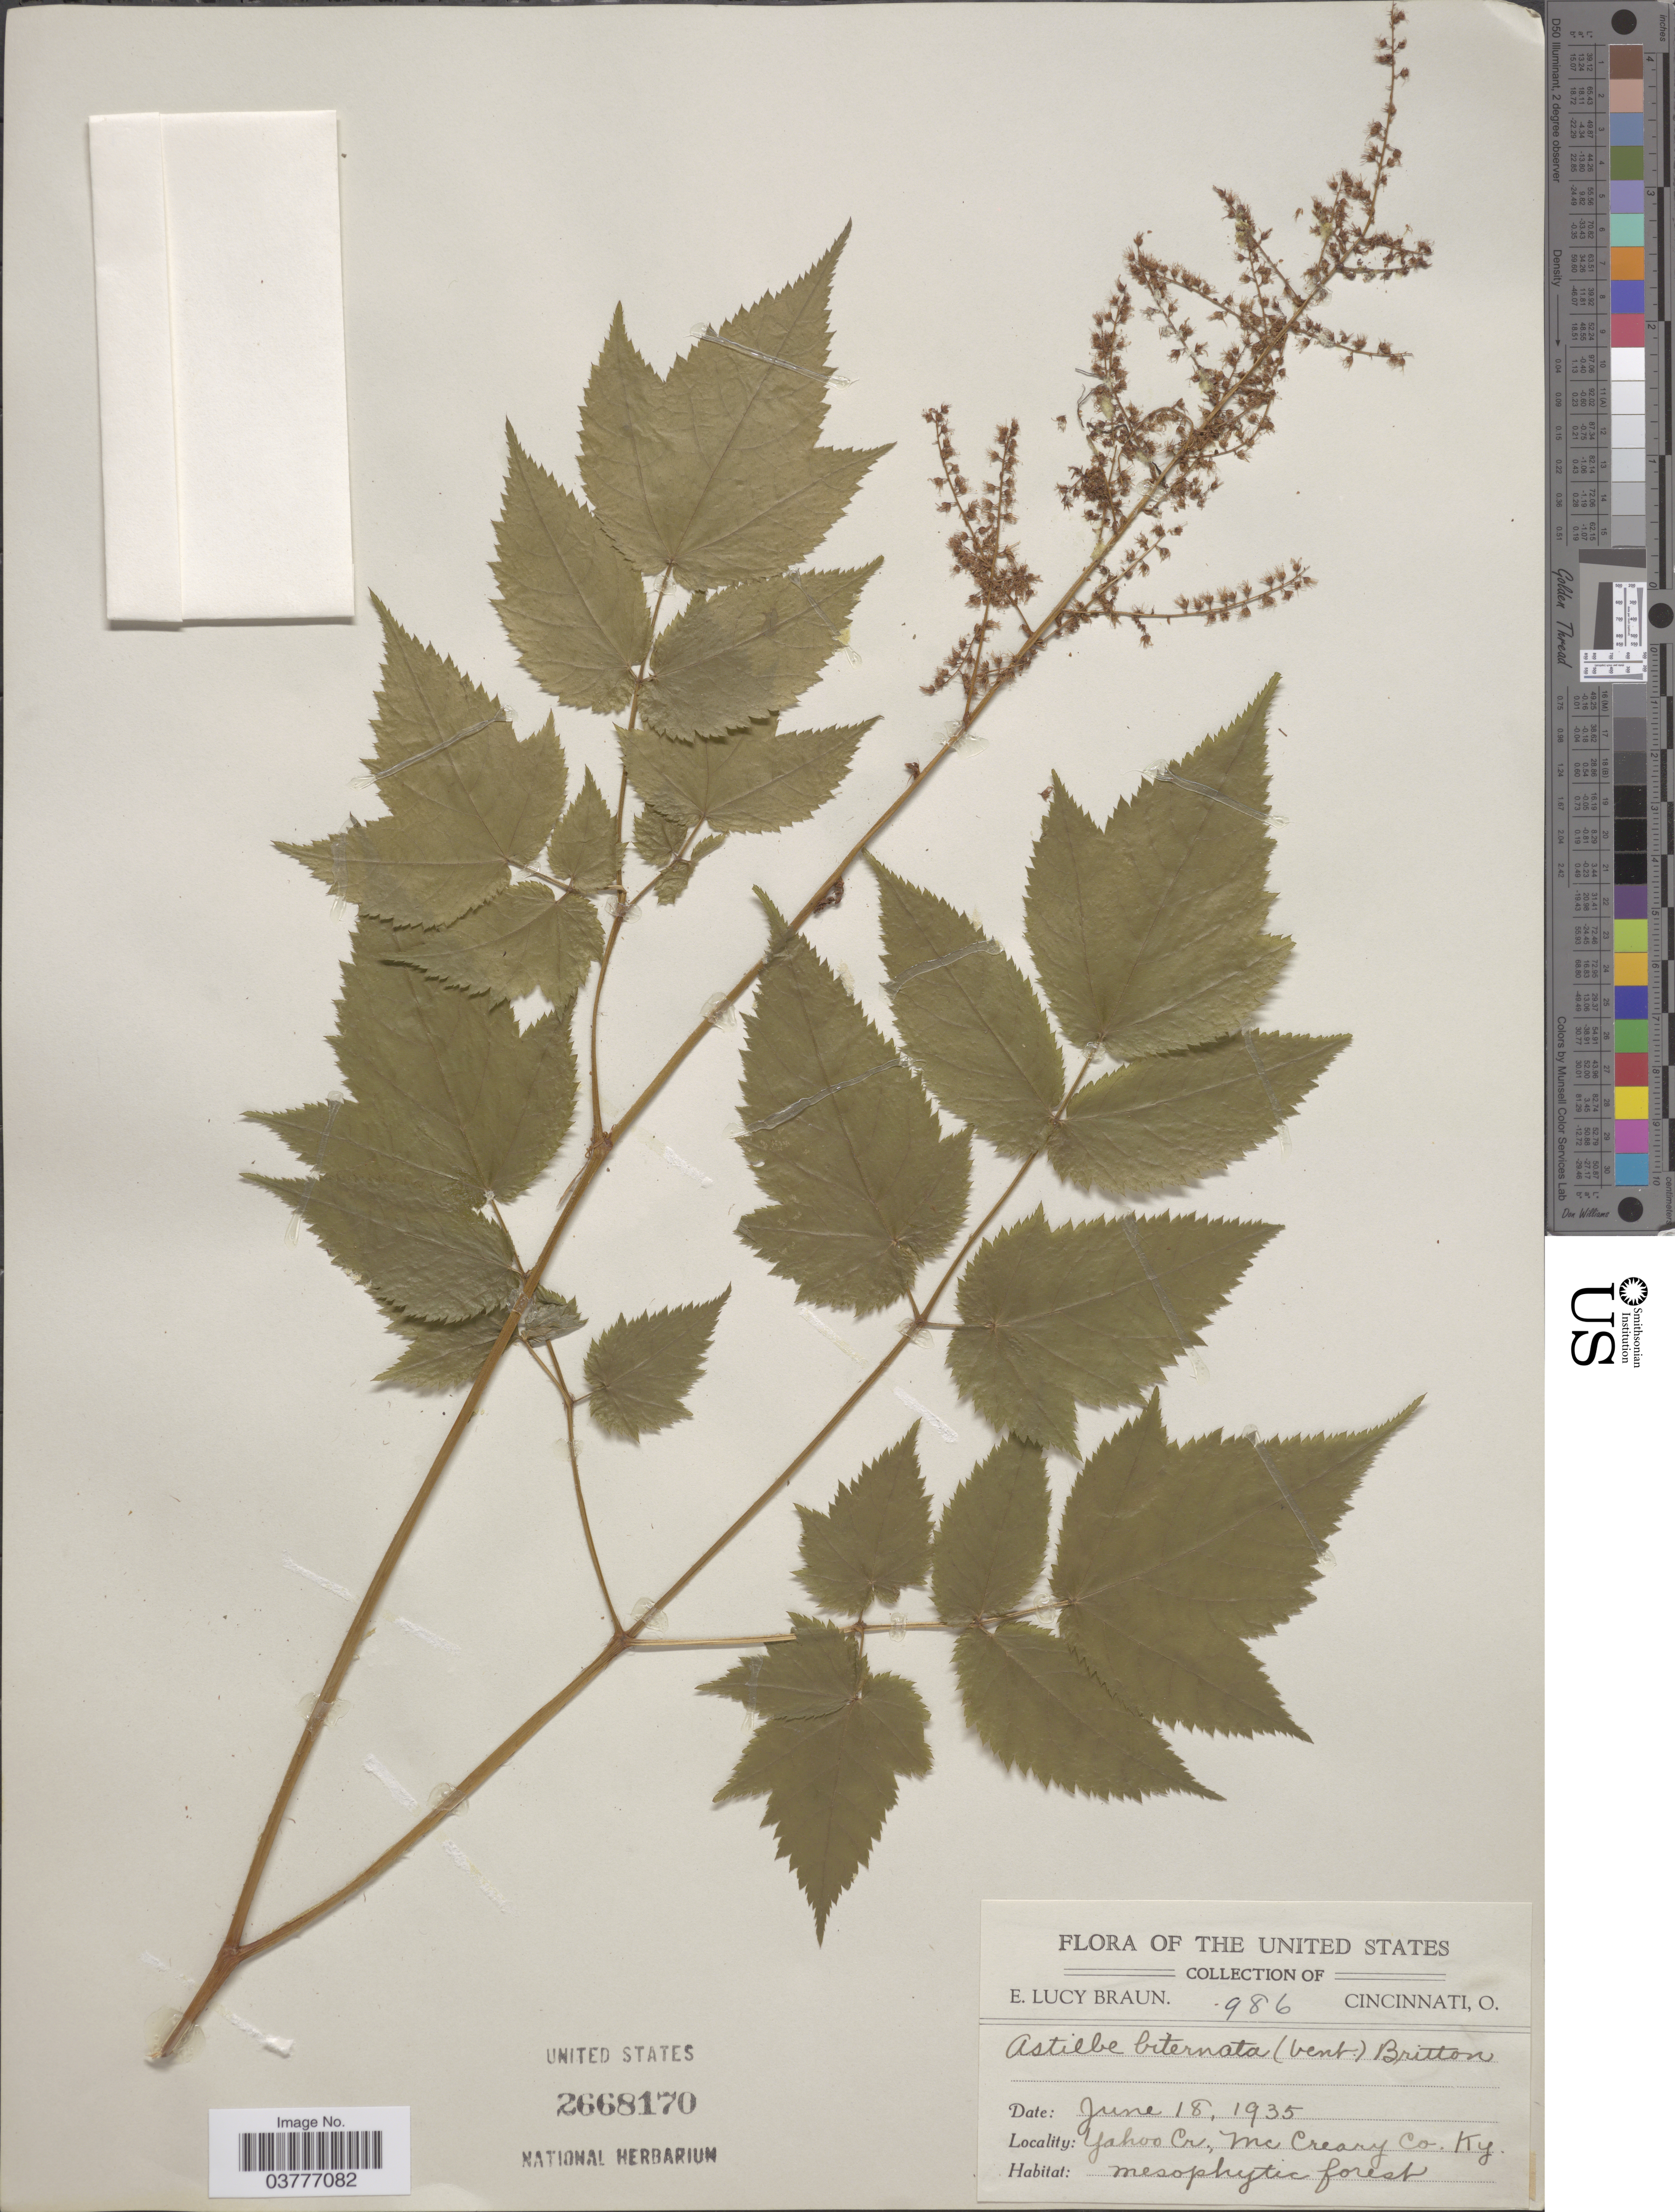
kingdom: Plantae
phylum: Tracheophyta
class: Magnoliopsida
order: Saxifragales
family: Saxifragaceae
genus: Astilbe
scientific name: Astilbe biternata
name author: (Vent.) Britton ex Kearney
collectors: E. L. Braun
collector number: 986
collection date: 1935-06-18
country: United States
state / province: Kentucky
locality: Yahoo Cr, Mc Creary Co.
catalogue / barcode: US 2668170